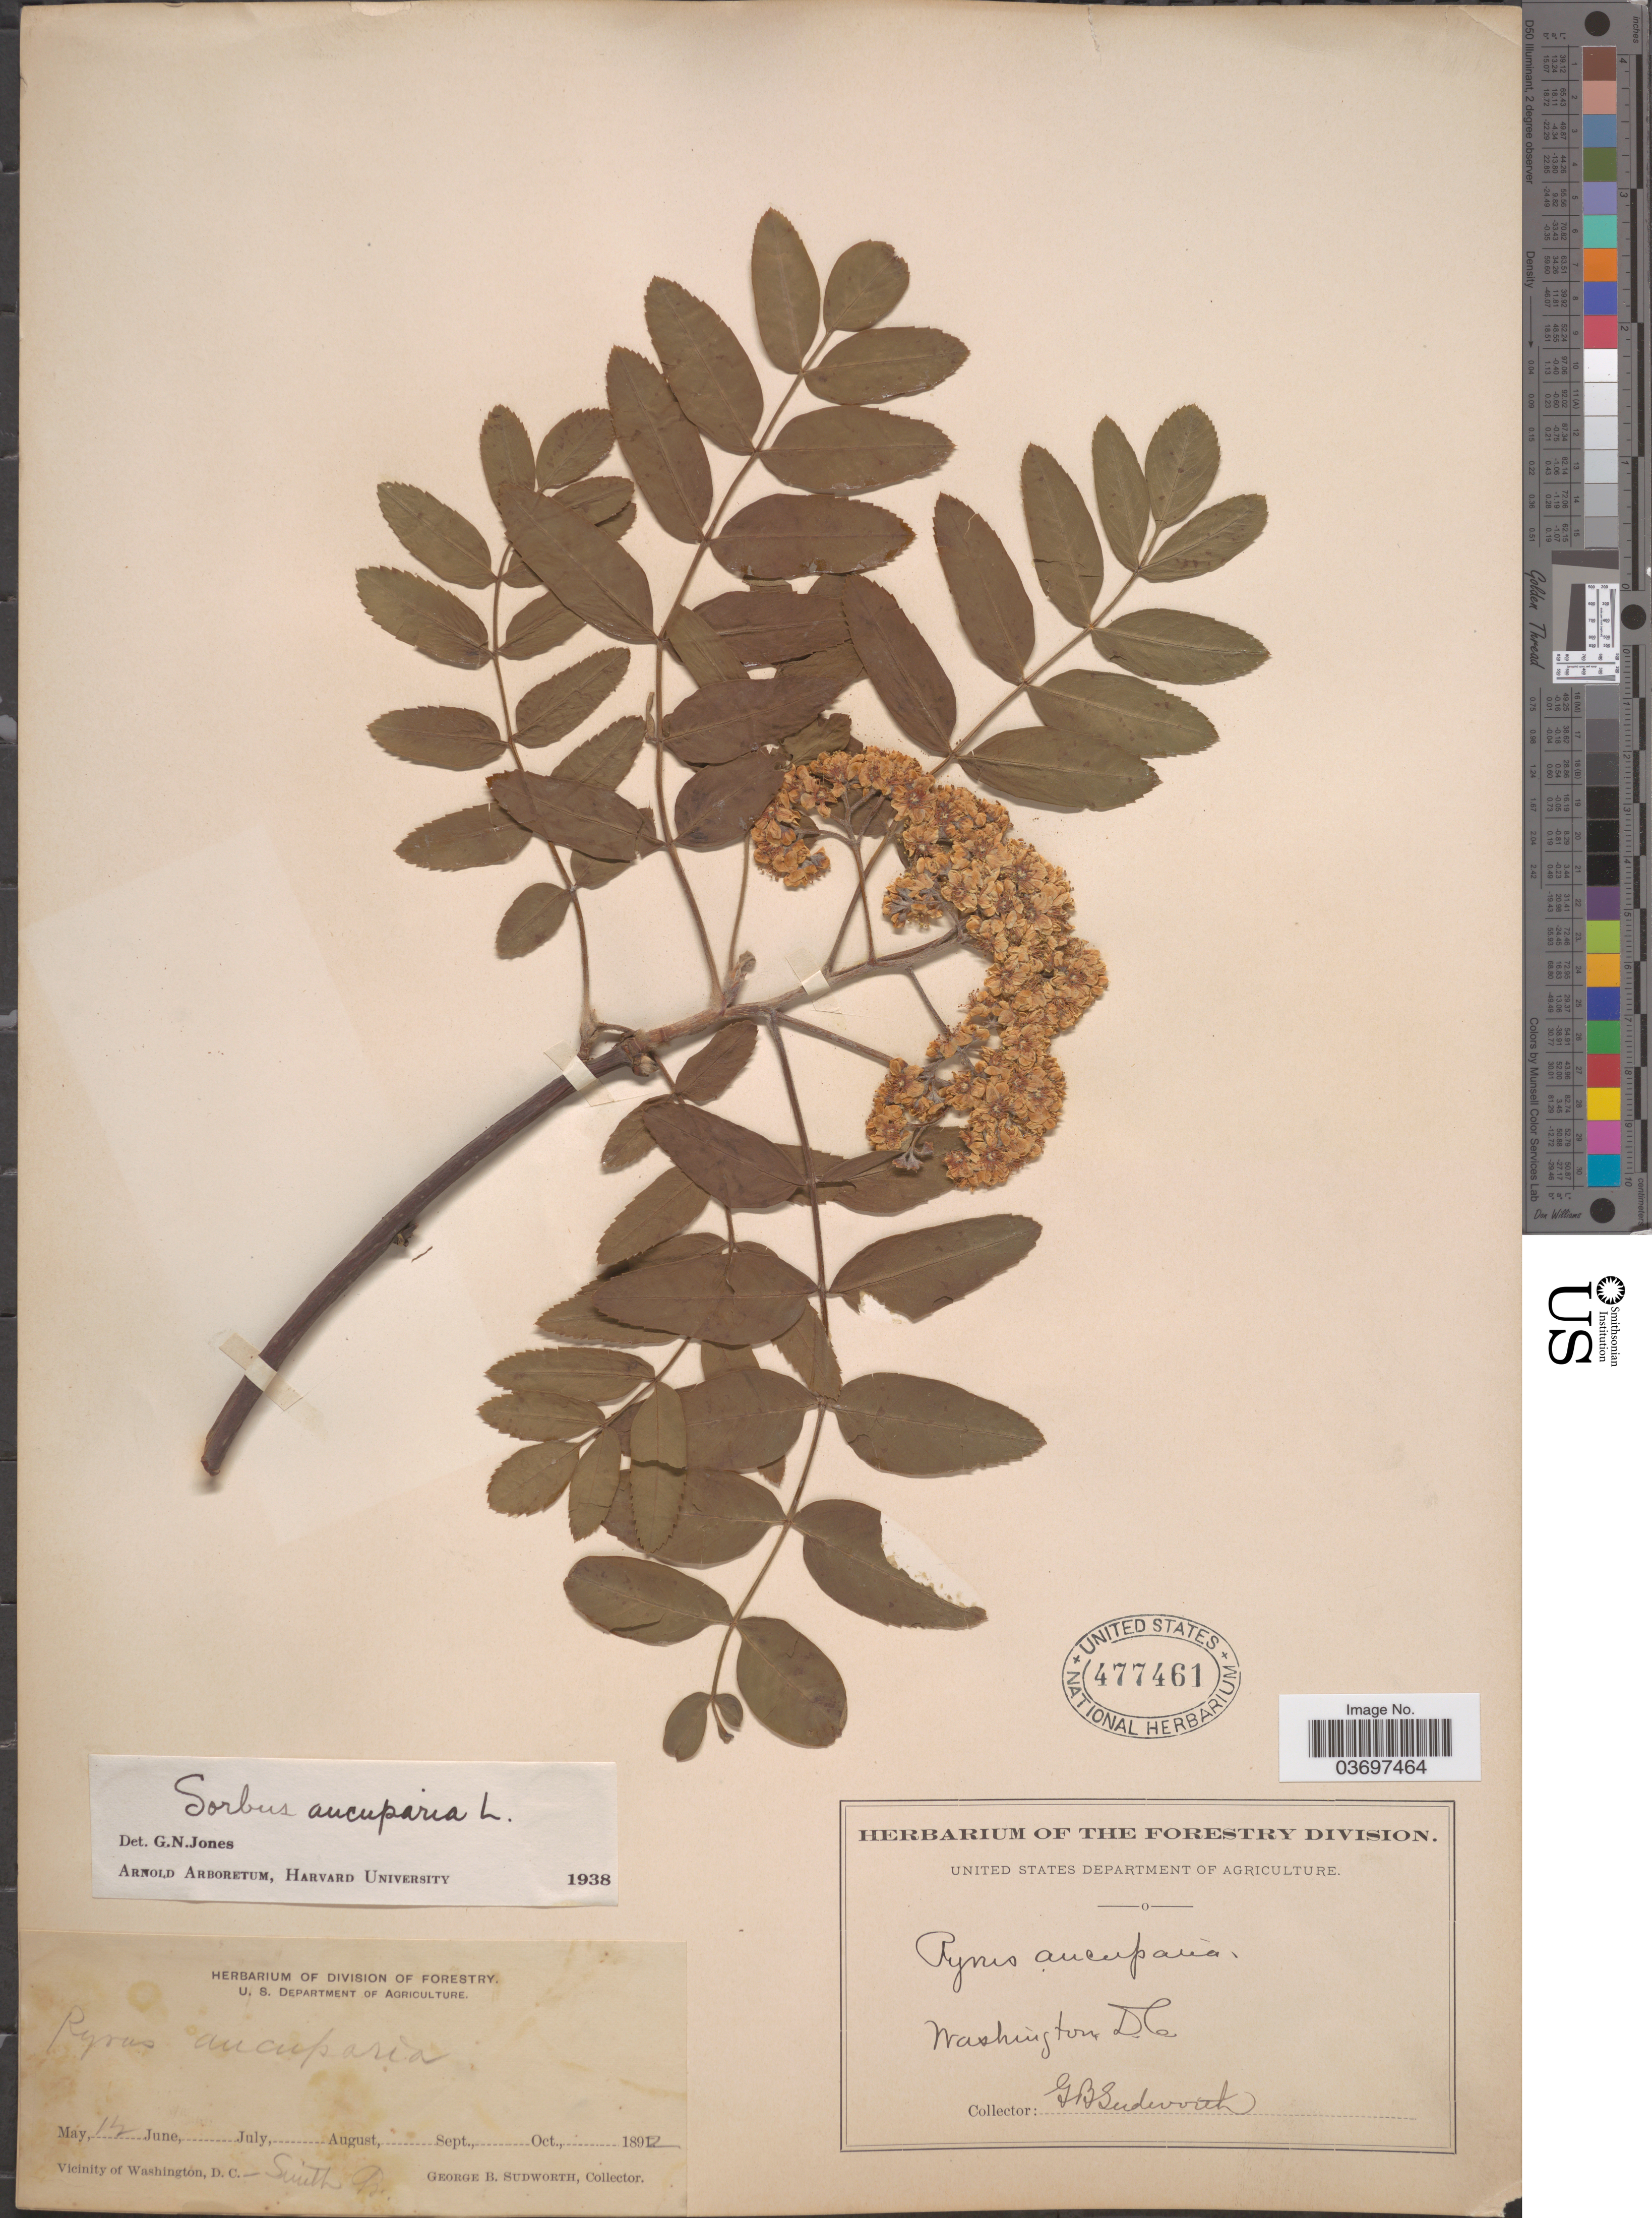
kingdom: Plantae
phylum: Tracheophyta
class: Magnoliopsida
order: Rosales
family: Rosaceae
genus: Sorbus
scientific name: Sorbus aucuparia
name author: L.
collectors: G. B. Sudworth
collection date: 1892-05-17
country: United States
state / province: District of Columbia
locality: Vicinity of Washington, D. C.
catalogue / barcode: US 477461